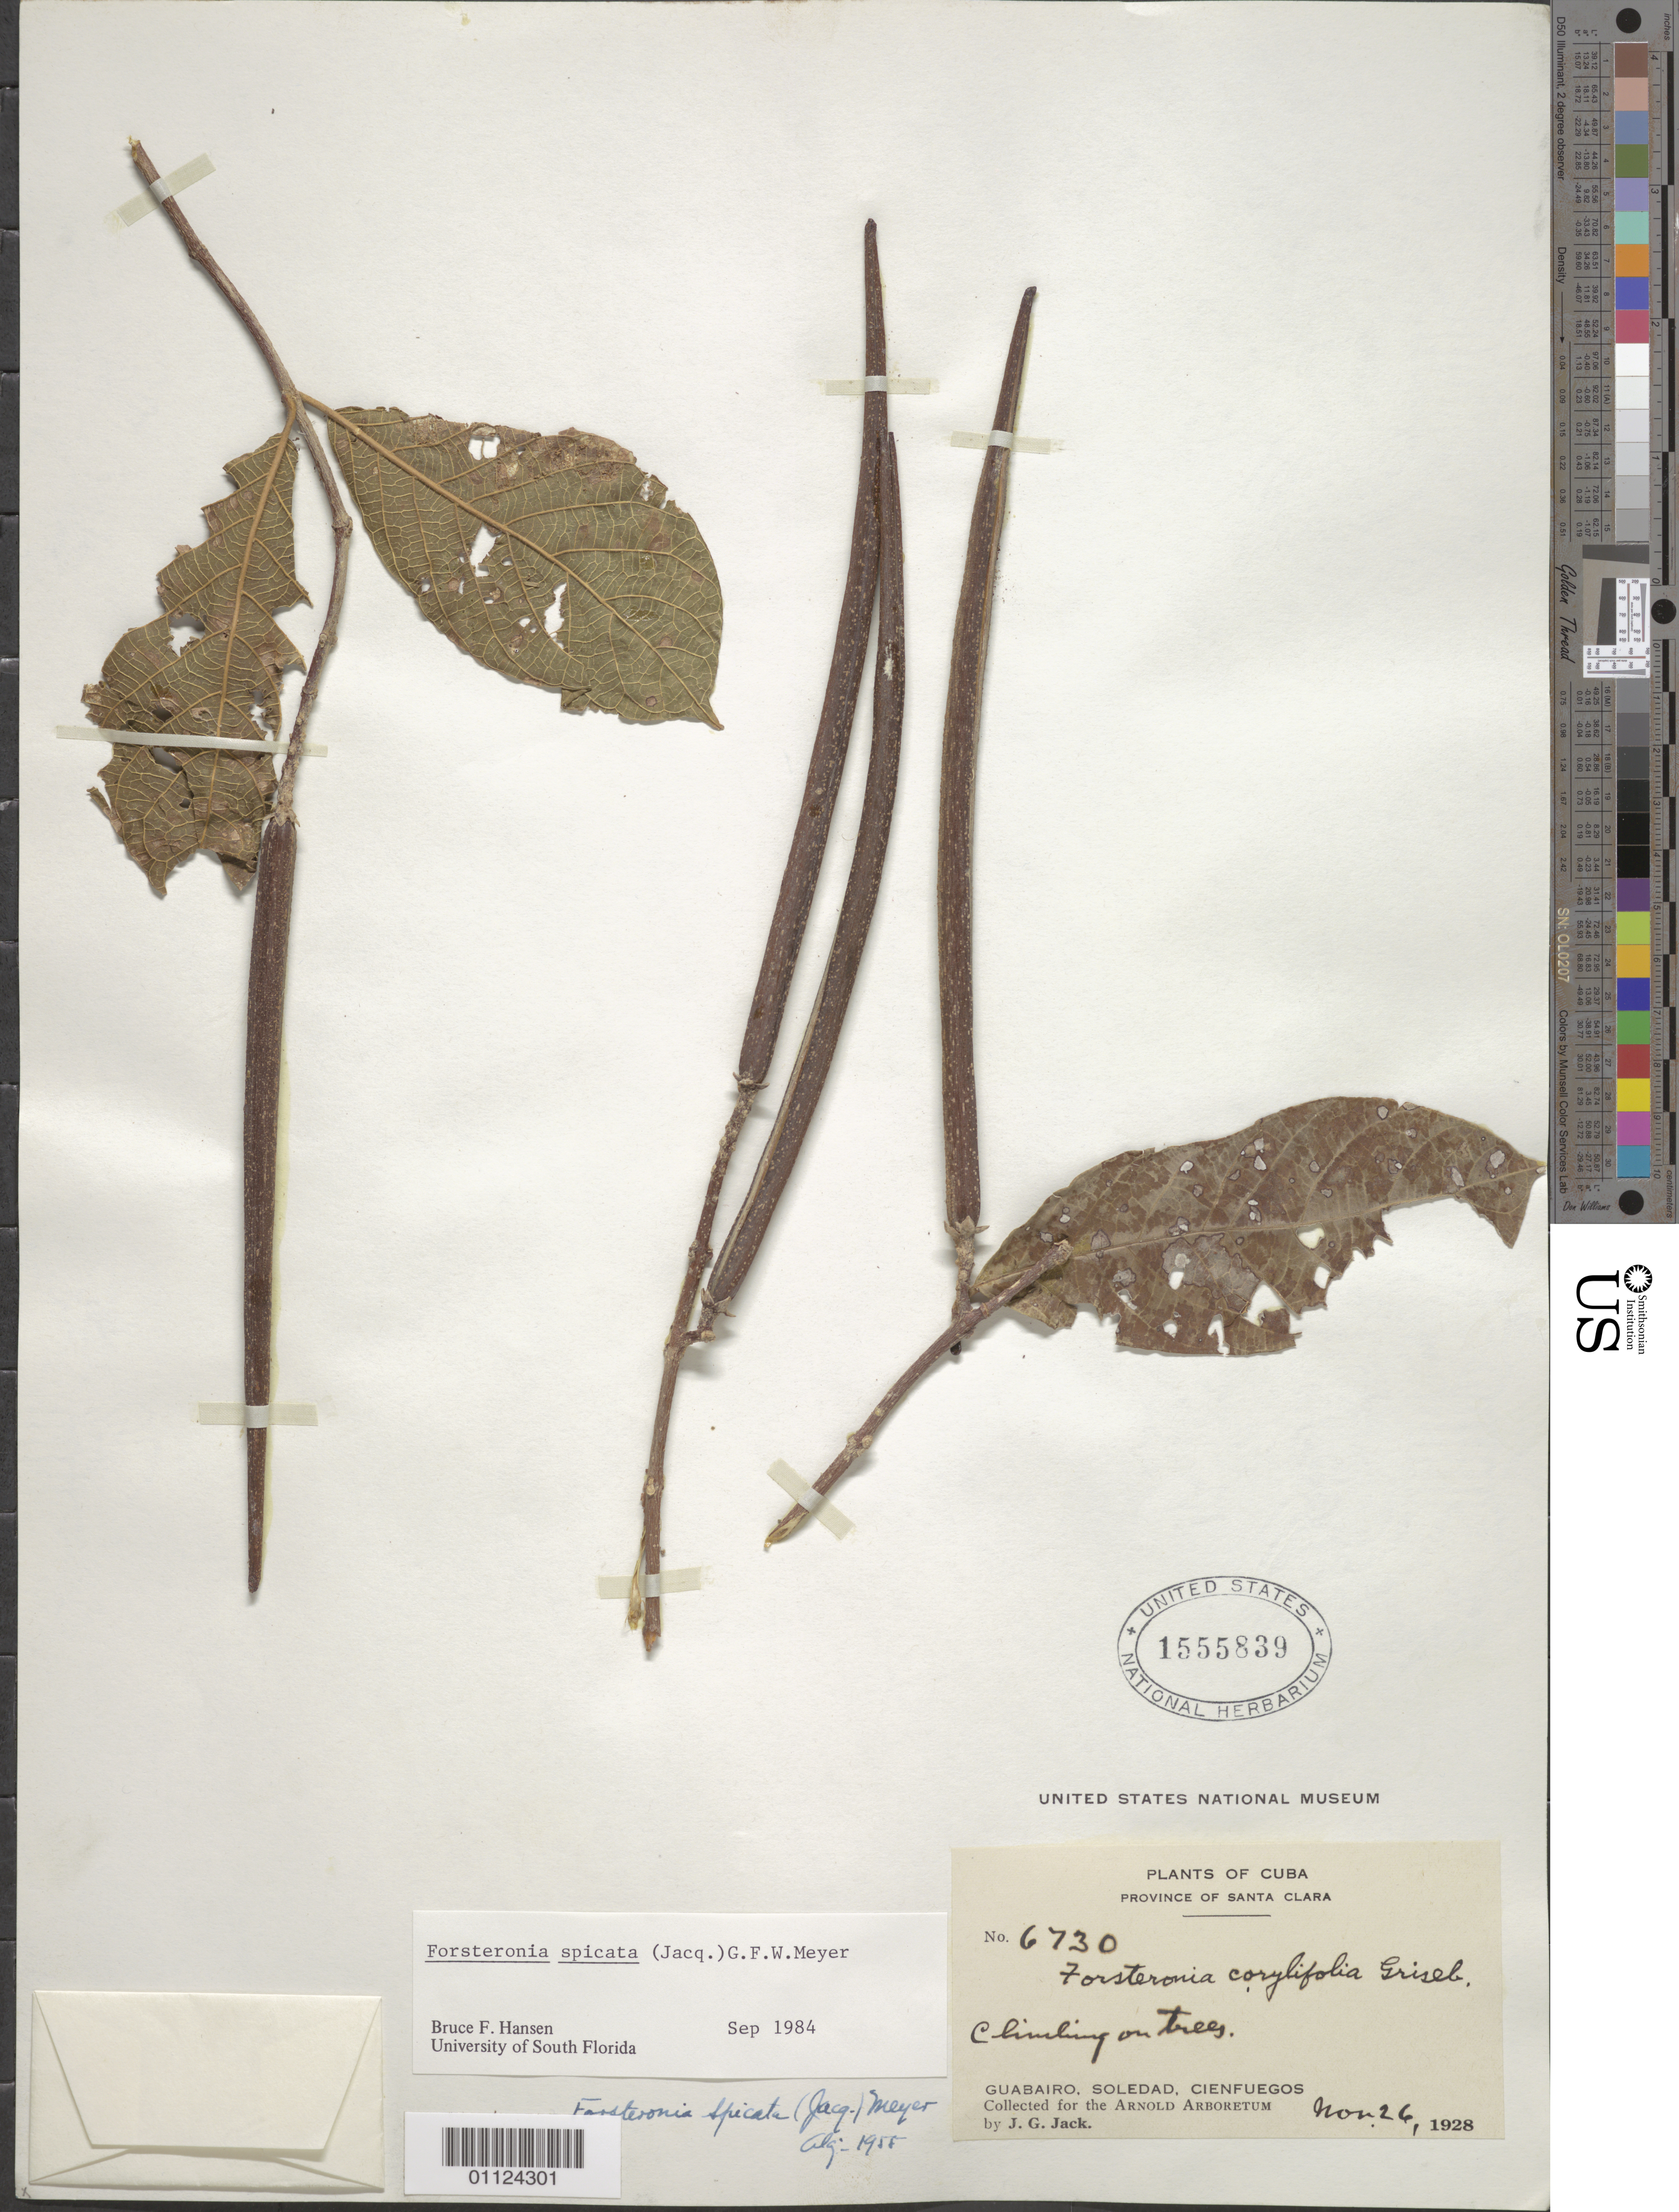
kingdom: Plantae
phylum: Tracheophyta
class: Magnoliopsida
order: Gentianales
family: Apocynaceae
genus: Forsteronia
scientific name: Forsteronia spicata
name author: (Jacq.) G. Mey.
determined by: Hansen, Bruce F., Curator (USF), University of South Florida (UNITED STATES)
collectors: J. G. Jack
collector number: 6730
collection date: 1928-11-26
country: Cuba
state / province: Las Villas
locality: Prov. Santa Clara, Guabairo, Soledad, Cienfuegos.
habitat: Climbing on trees.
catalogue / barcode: US 1555839